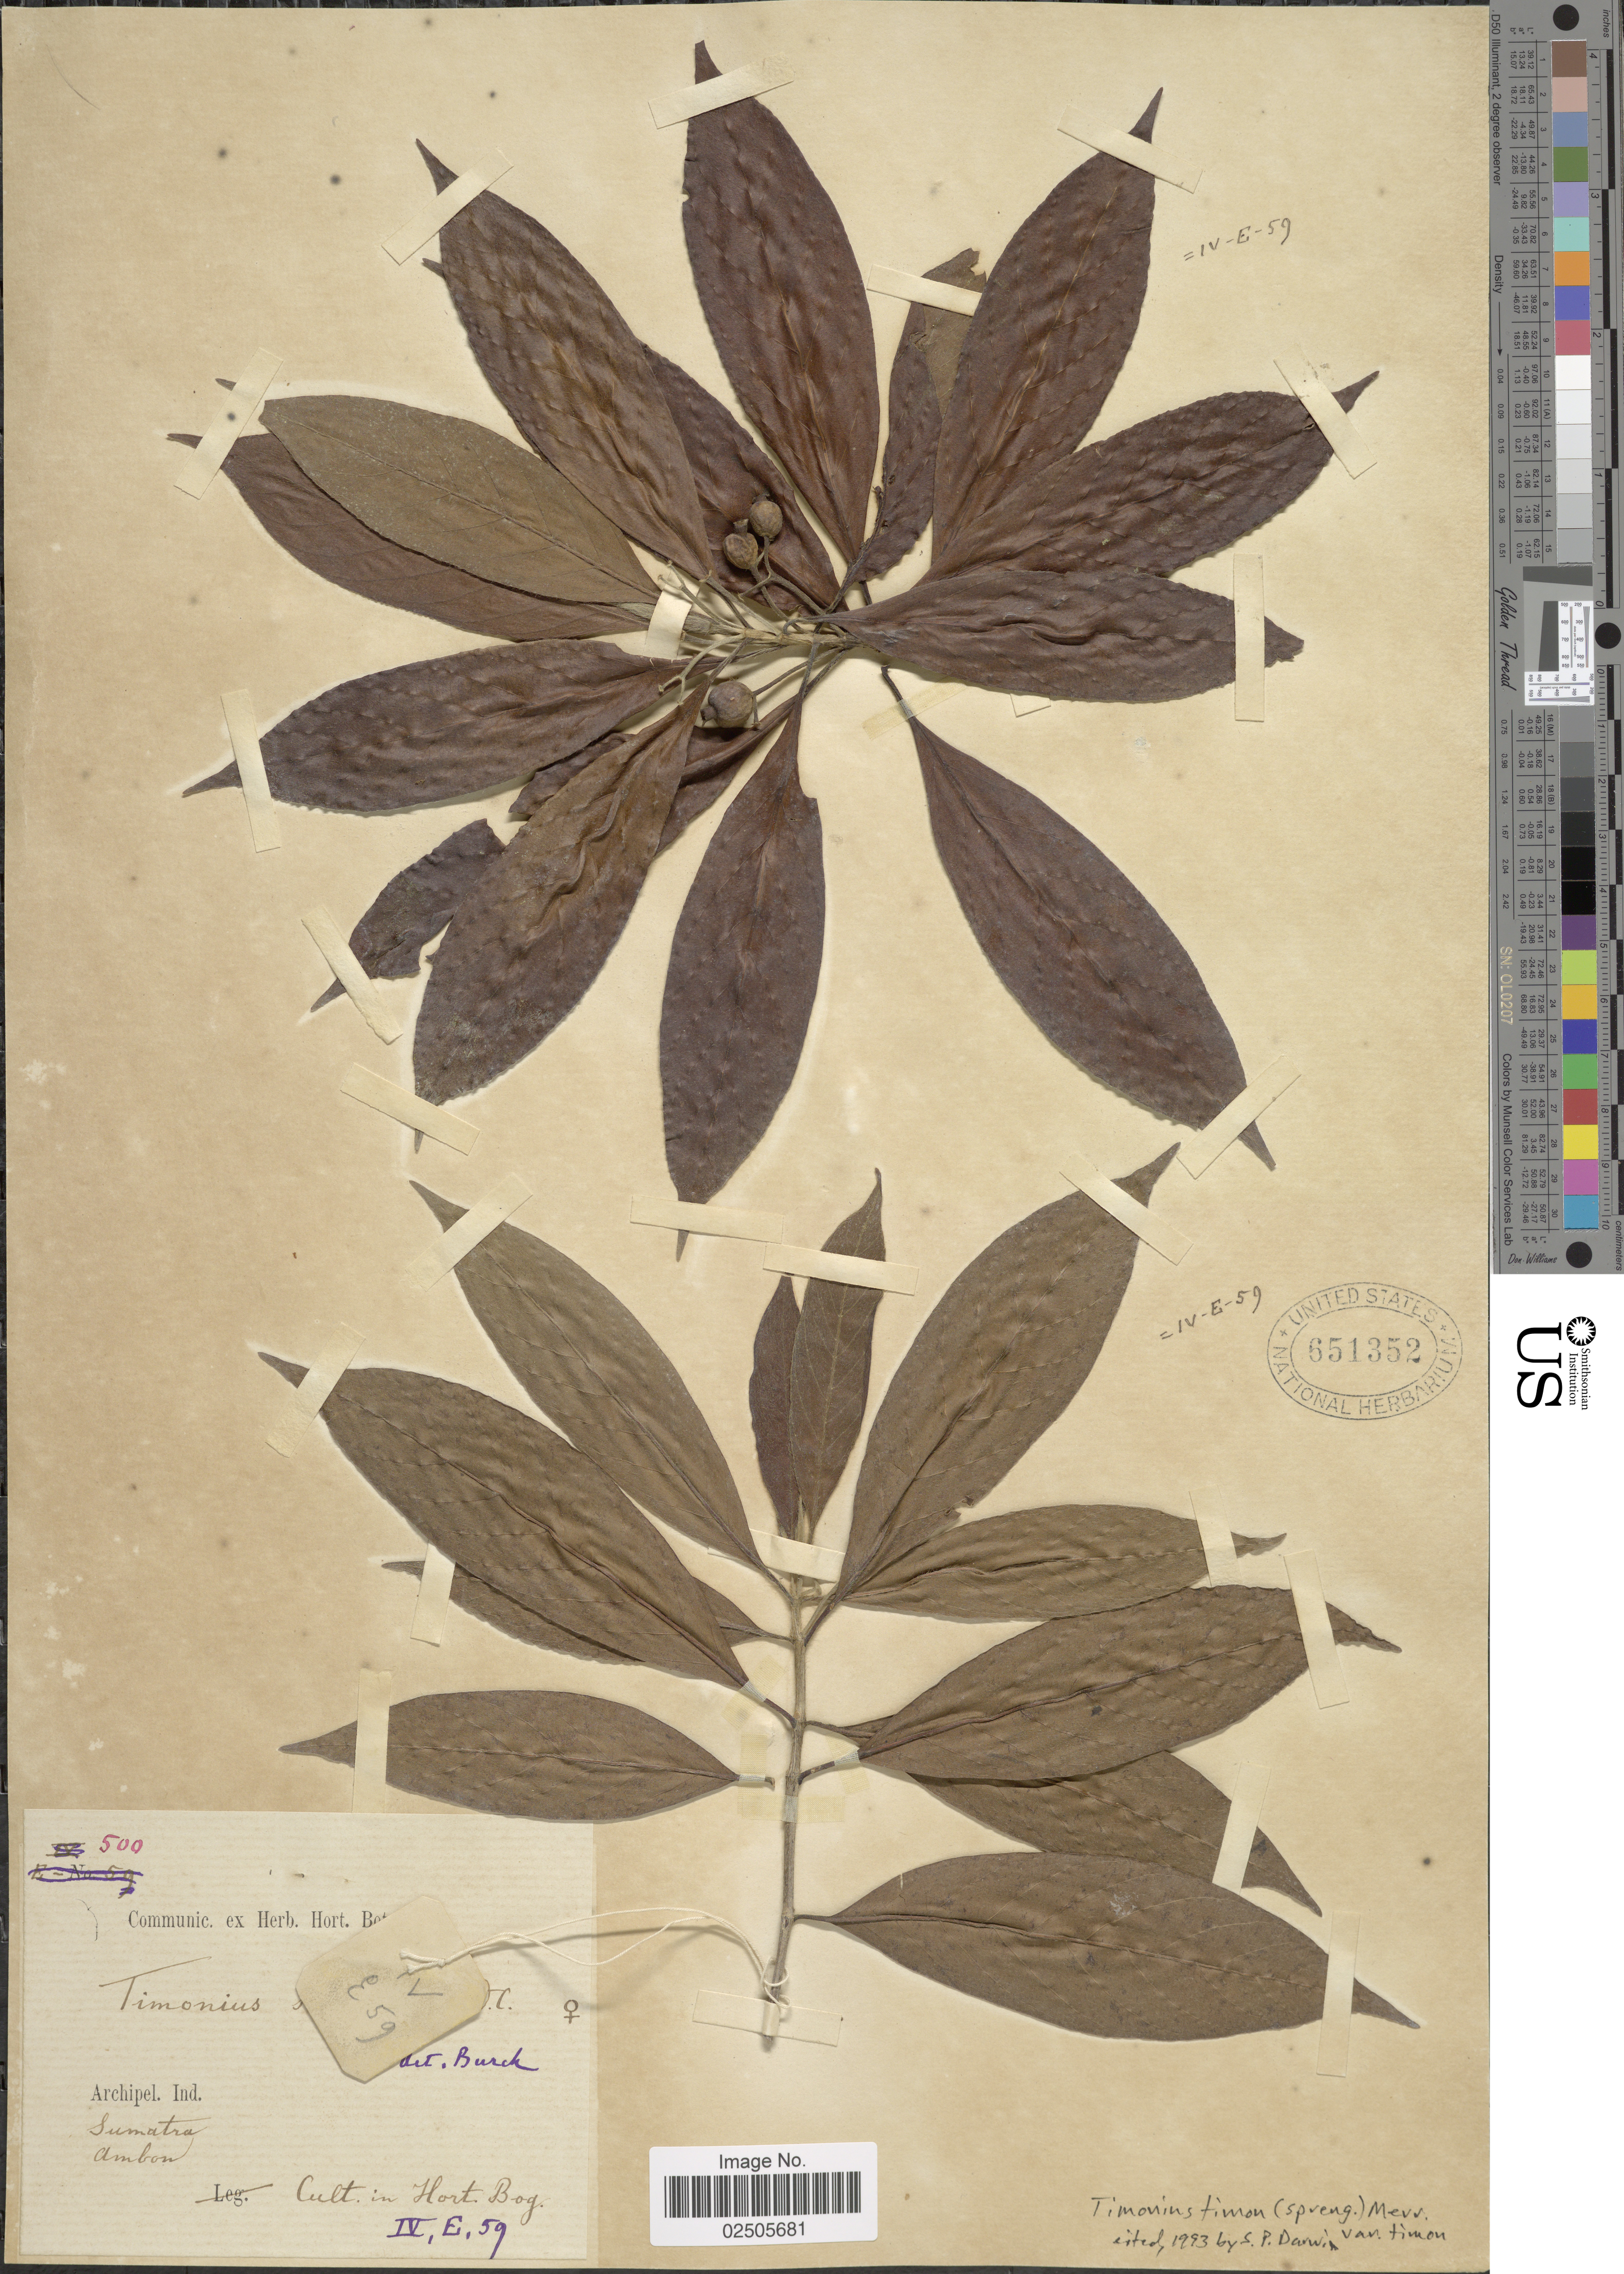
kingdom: Plantae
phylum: Tracheophyta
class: Magnoliopsida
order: Gentianales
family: Rubiaceae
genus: Timonius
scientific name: Timonius timon var. timon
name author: (Spreng.) Merr.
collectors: ex herb. Hort. Bot. Bog.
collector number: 500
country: Indonesia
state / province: Sumatra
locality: Archipel Ind., Ambon, in Hort Bog.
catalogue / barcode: US 651352